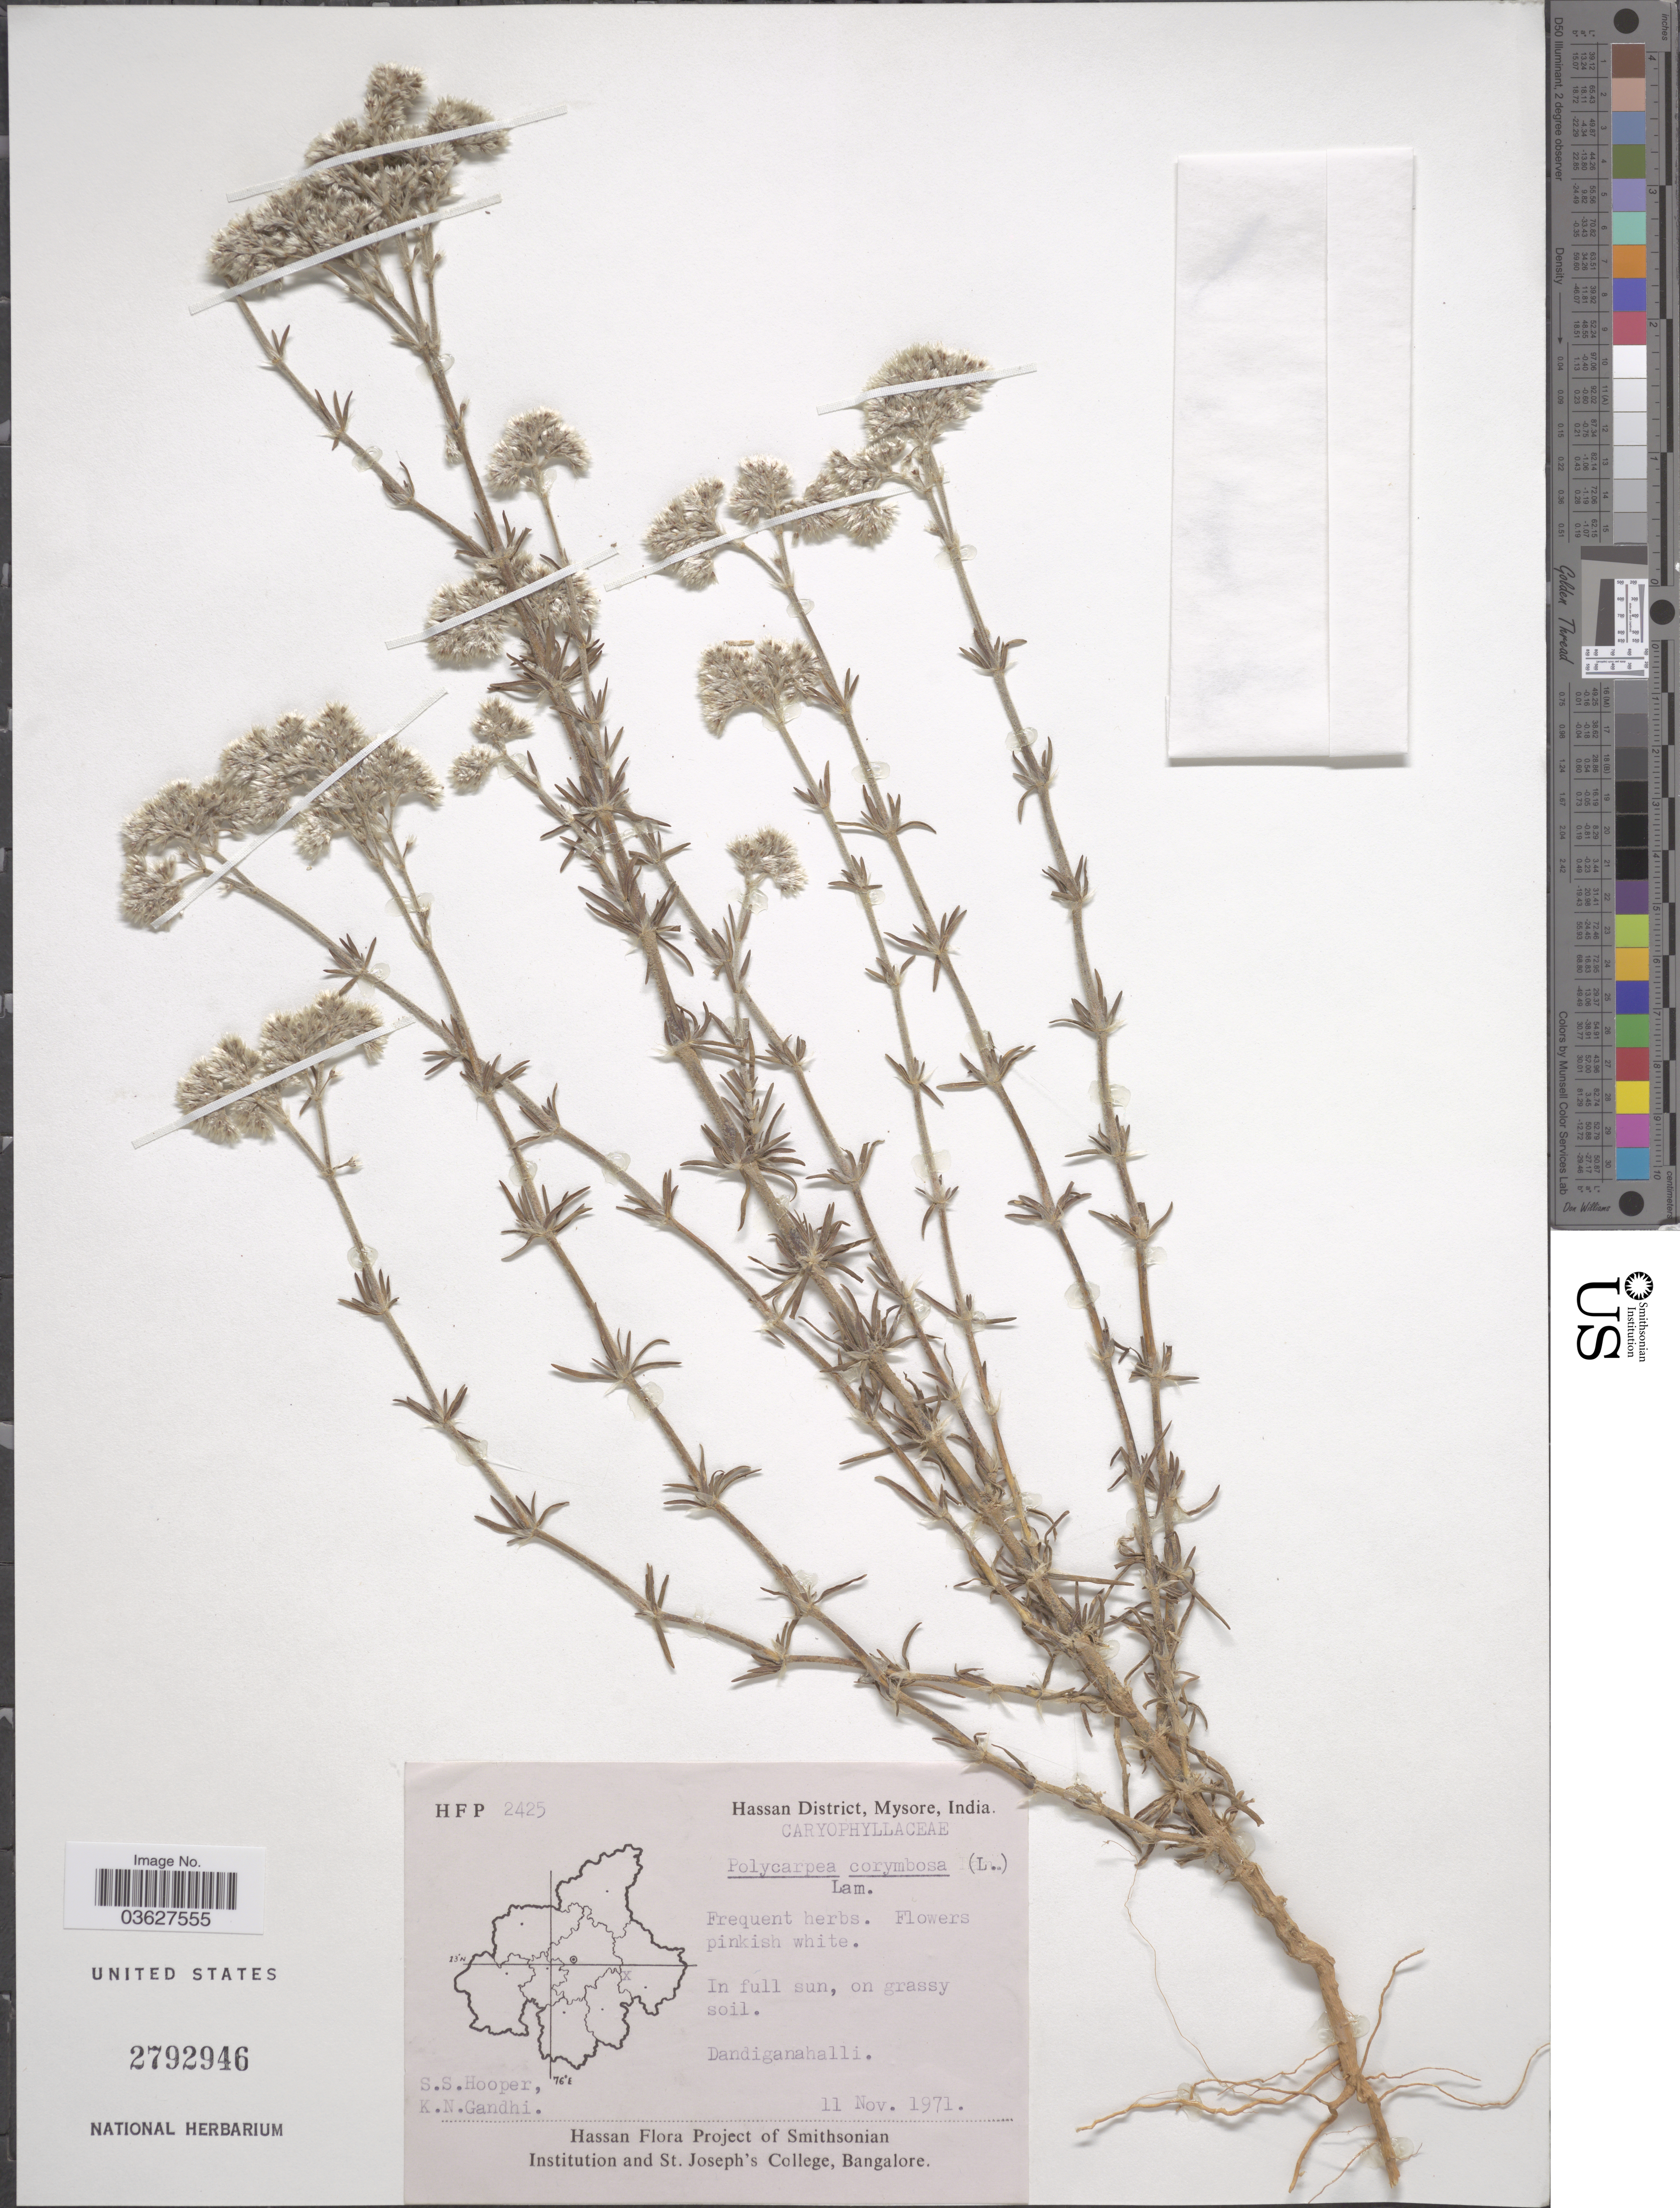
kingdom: Plantae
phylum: Tracheophyta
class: Magnoliopsida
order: Caryophyllales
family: Caryophyllaceae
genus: Polycarpaea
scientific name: Polycarpaea corymbosa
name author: (L.) Lam.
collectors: S. S. Hooper & K. N. Gandhi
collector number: HFP 2425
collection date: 1971-11-11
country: India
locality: Hassan District, Mysore. Dandiganahalli.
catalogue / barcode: US 2792946